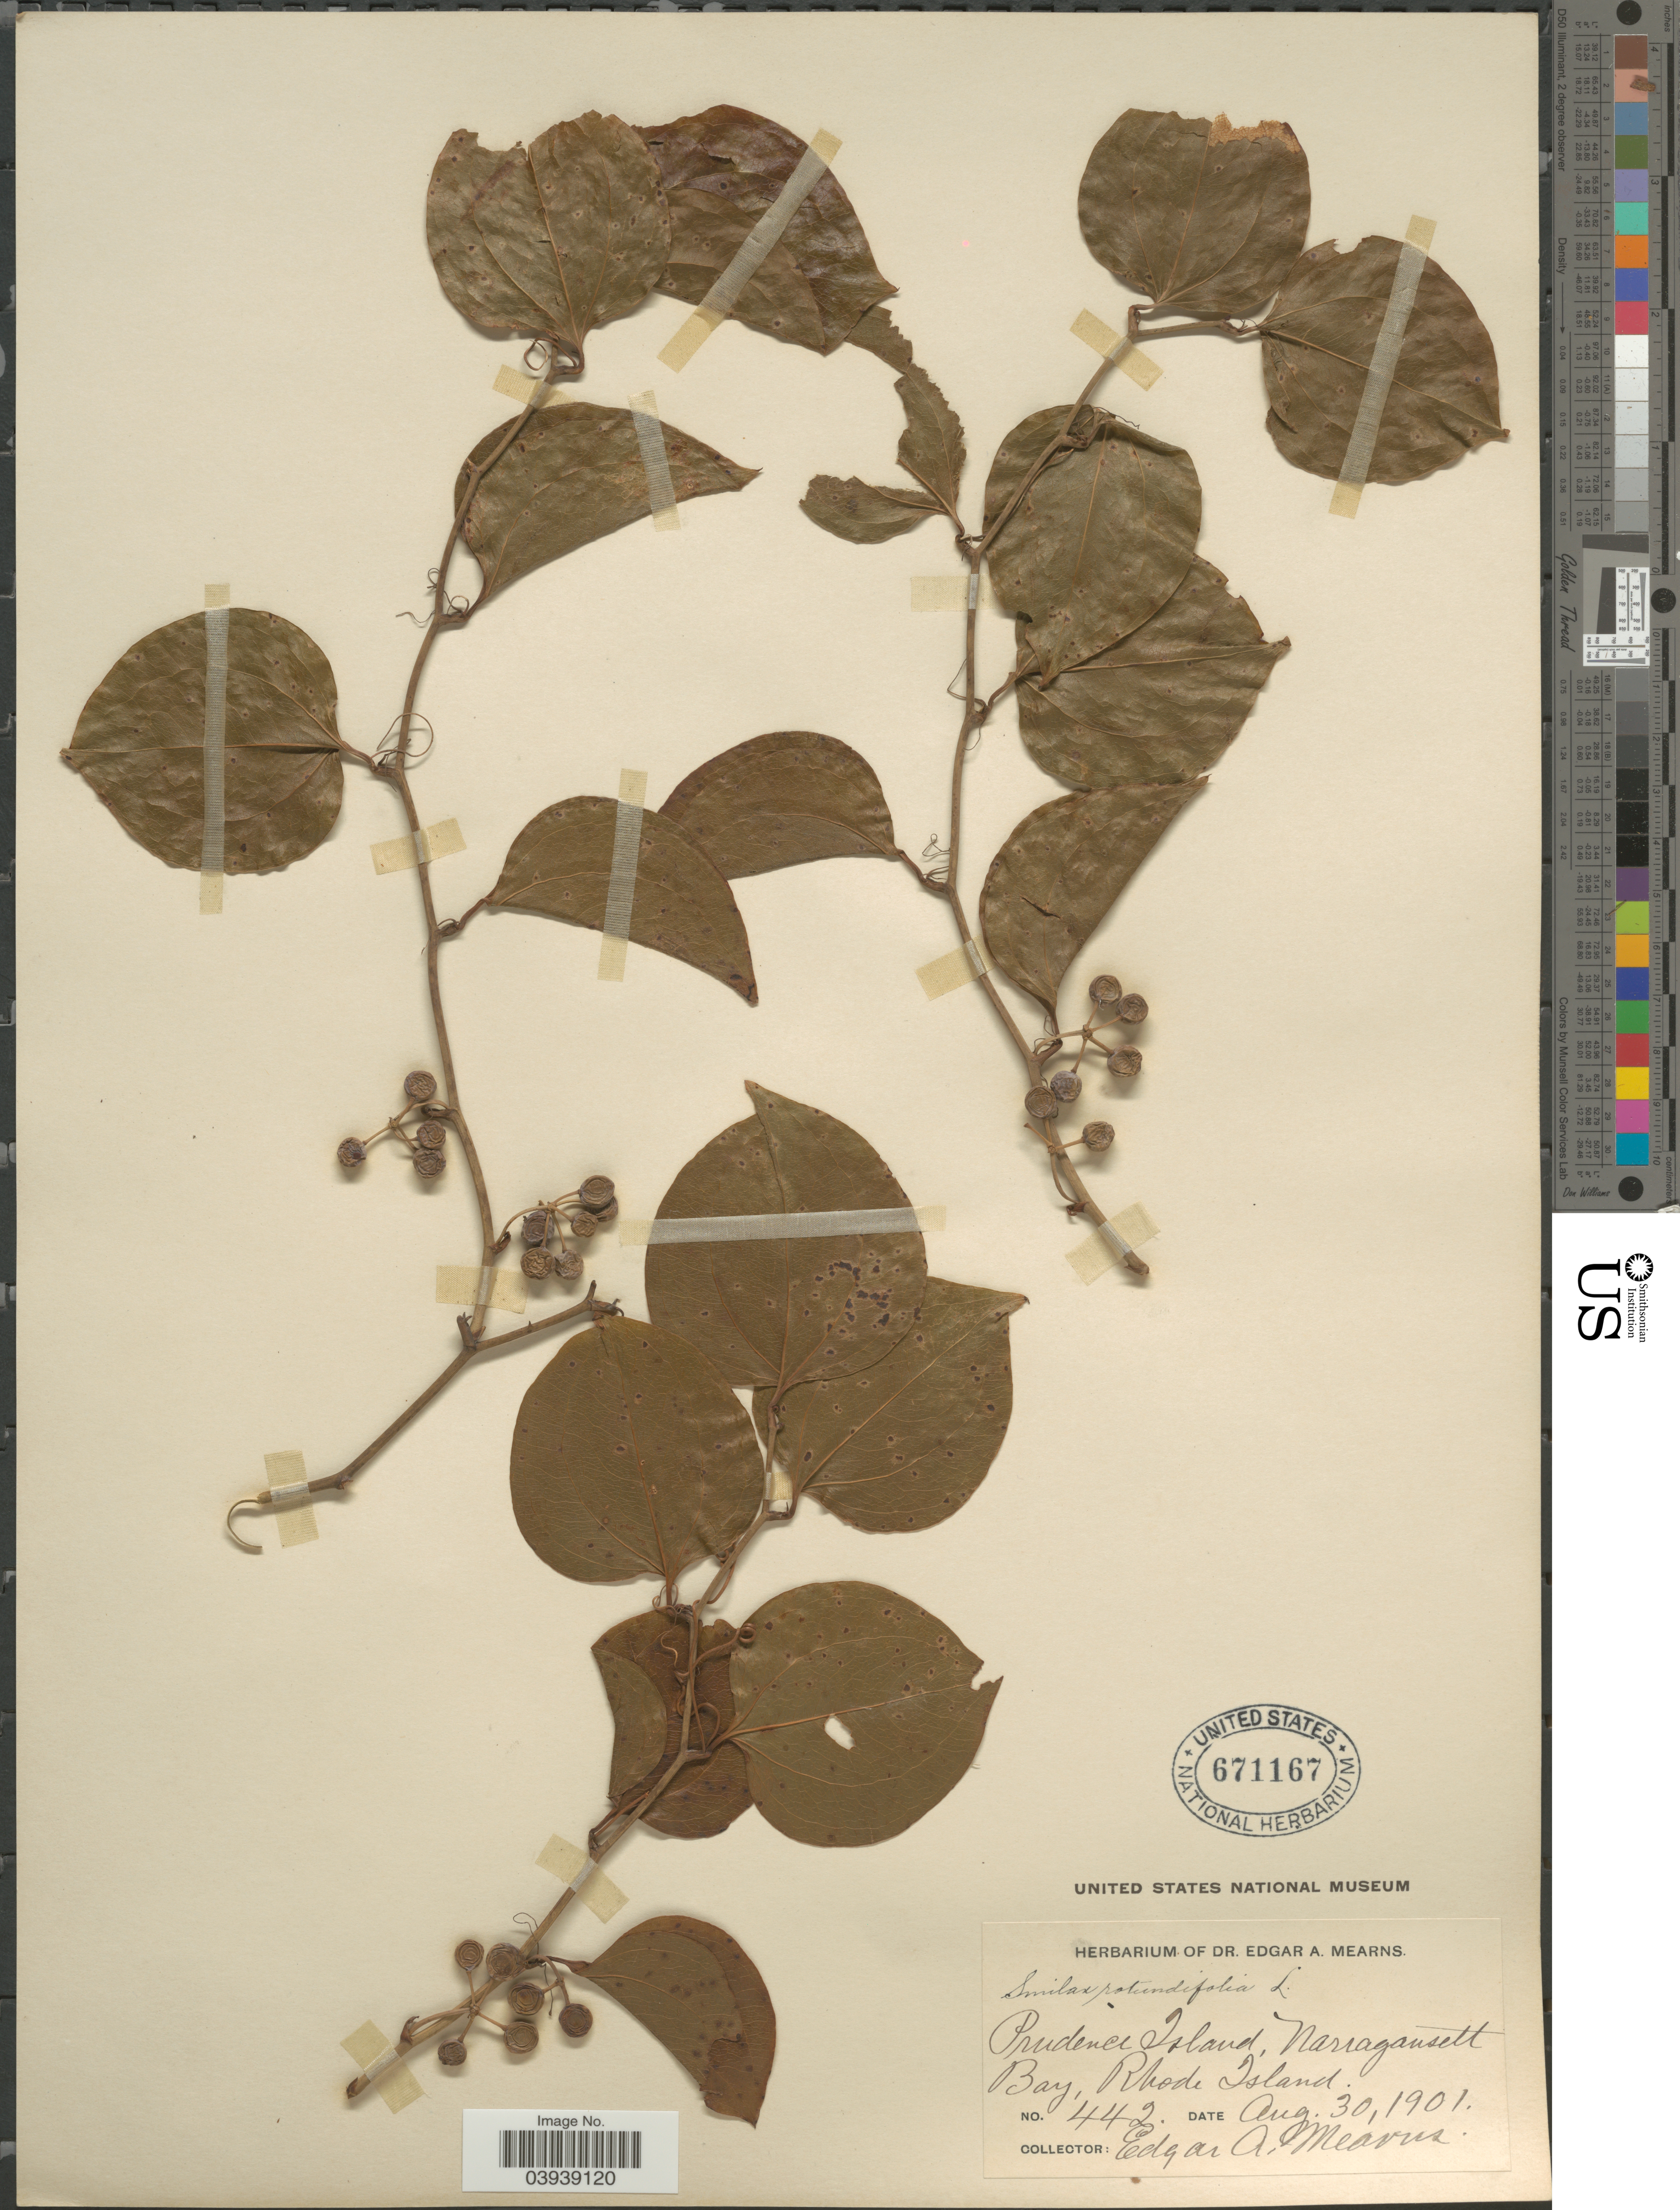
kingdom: Plantae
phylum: Tracheophyta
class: Liliopsida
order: Liliales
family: Smilacaceae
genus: Smilax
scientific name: Smilax rotundifolia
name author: L.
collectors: E. A. Mearns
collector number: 442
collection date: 1901-08-30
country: United States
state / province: Rhode Island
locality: Prudence Island, Narragansett Bay.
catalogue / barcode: US 671167